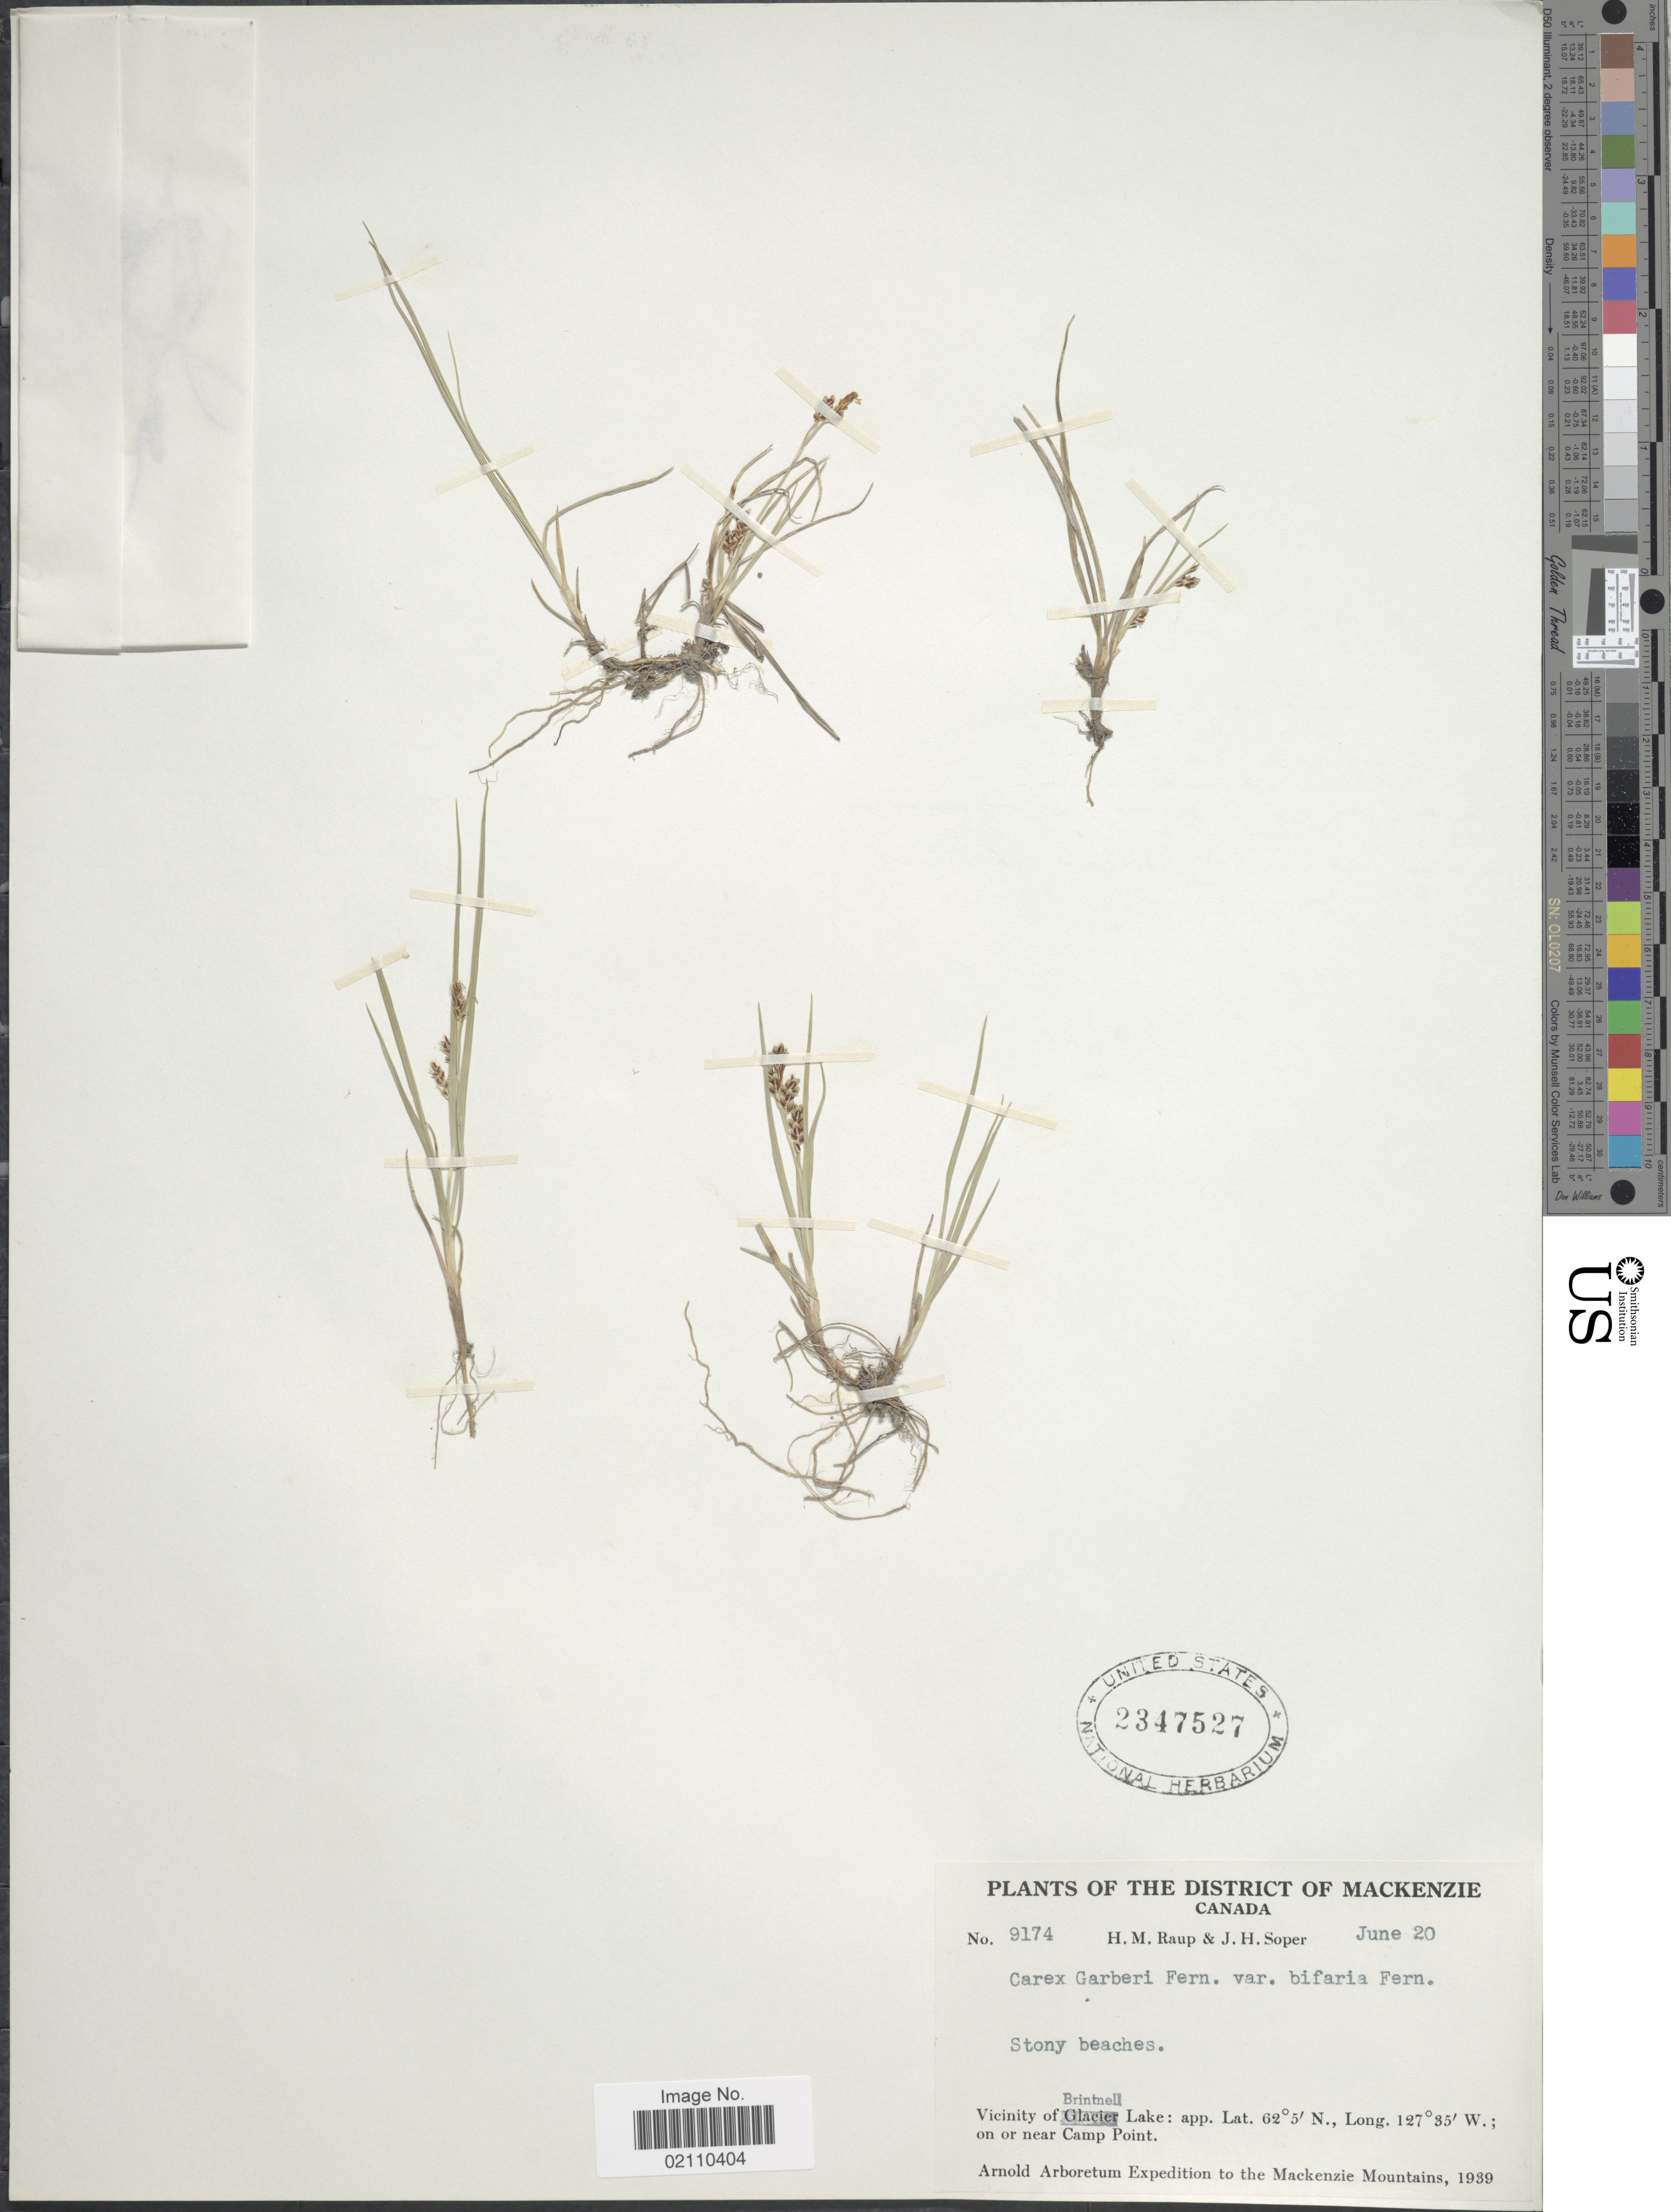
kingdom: Plantae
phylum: Tracheophyta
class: Liliopsida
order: Poales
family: Cyperaceae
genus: Carex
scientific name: Carex garberi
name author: Fernald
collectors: H. Raup & J. H. Soper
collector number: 9174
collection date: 1939-06-20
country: Canada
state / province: British Columbia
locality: District of Mackenzie, stony beaches, vicinity of Brintwell lake: on or near Camp Point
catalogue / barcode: US 2347527